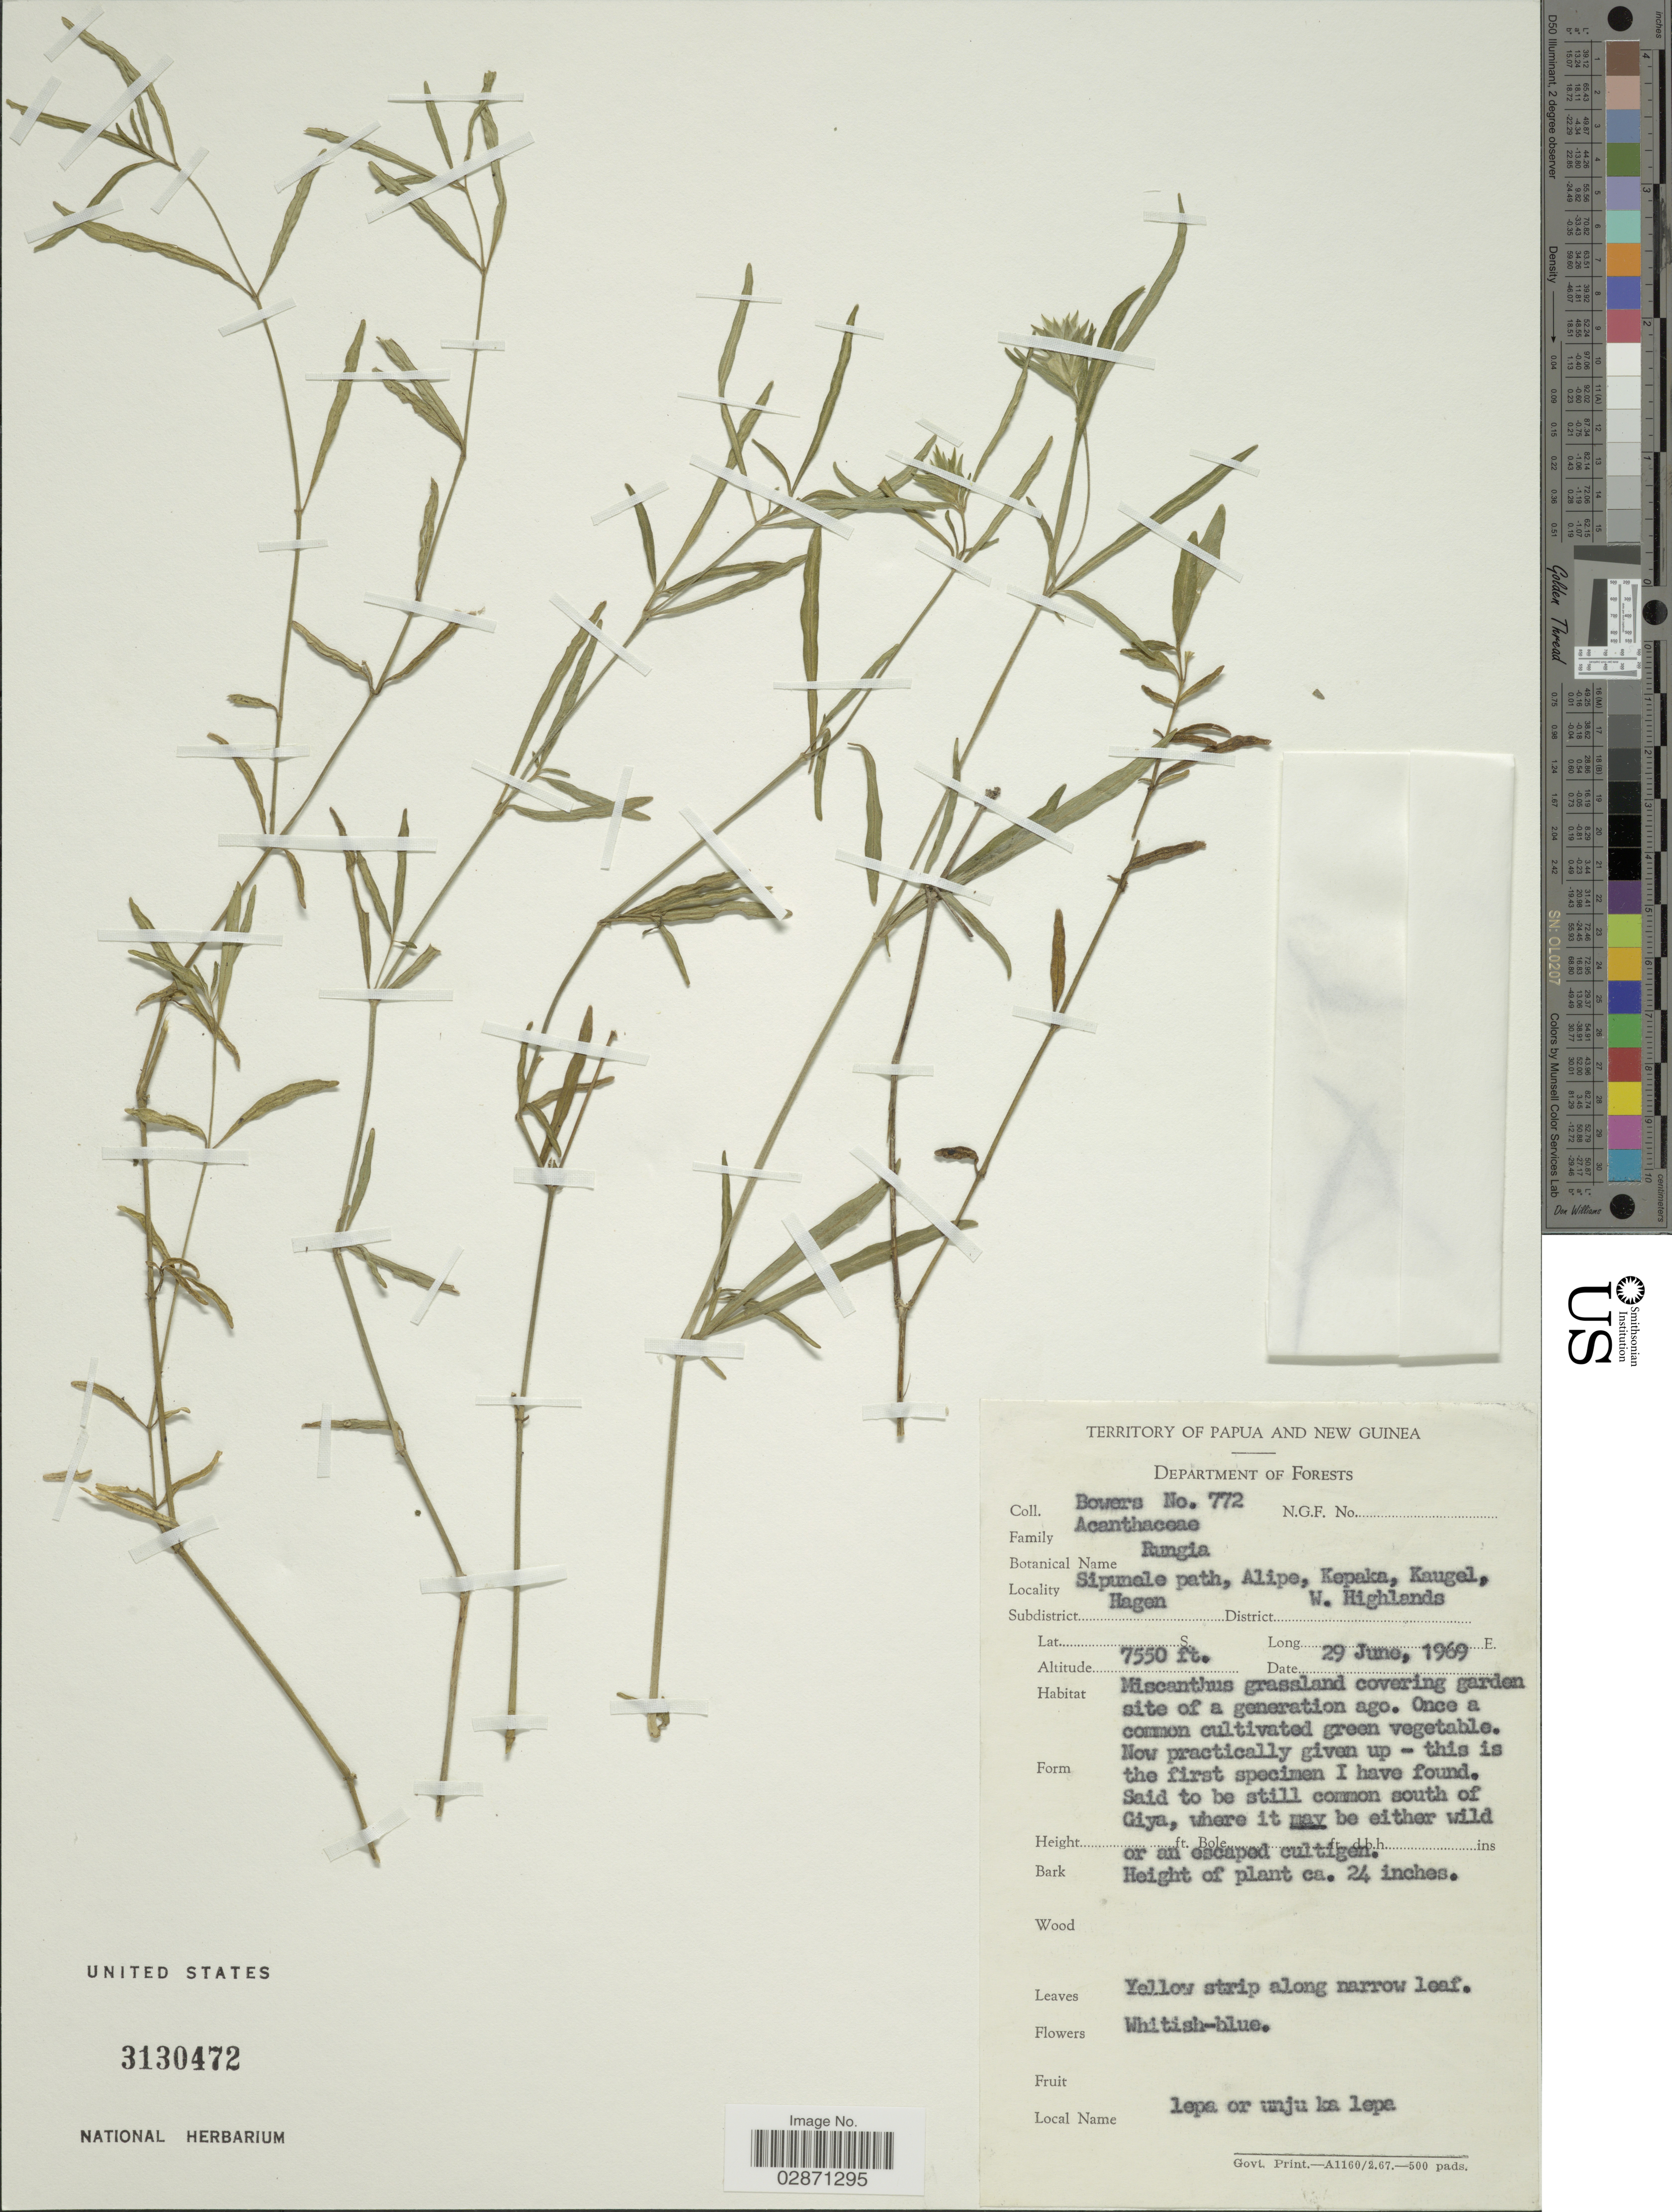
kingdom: Plantae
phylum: Tracheophyta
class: Magnoliopsida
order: Lamiales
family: Acanthaceae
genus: Rungia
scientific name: Rungia sp.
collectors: -. Bowers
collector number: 772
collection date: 1969-06-29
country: Papua New Guinea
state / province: Western Highlands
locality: Territory of Papua and New Guinea. Sipunale path, Alipe, Kepaka, Kaugel, Subdistrict Hagen. District W. Highlands.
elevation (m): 2301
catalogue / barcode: US 3130472